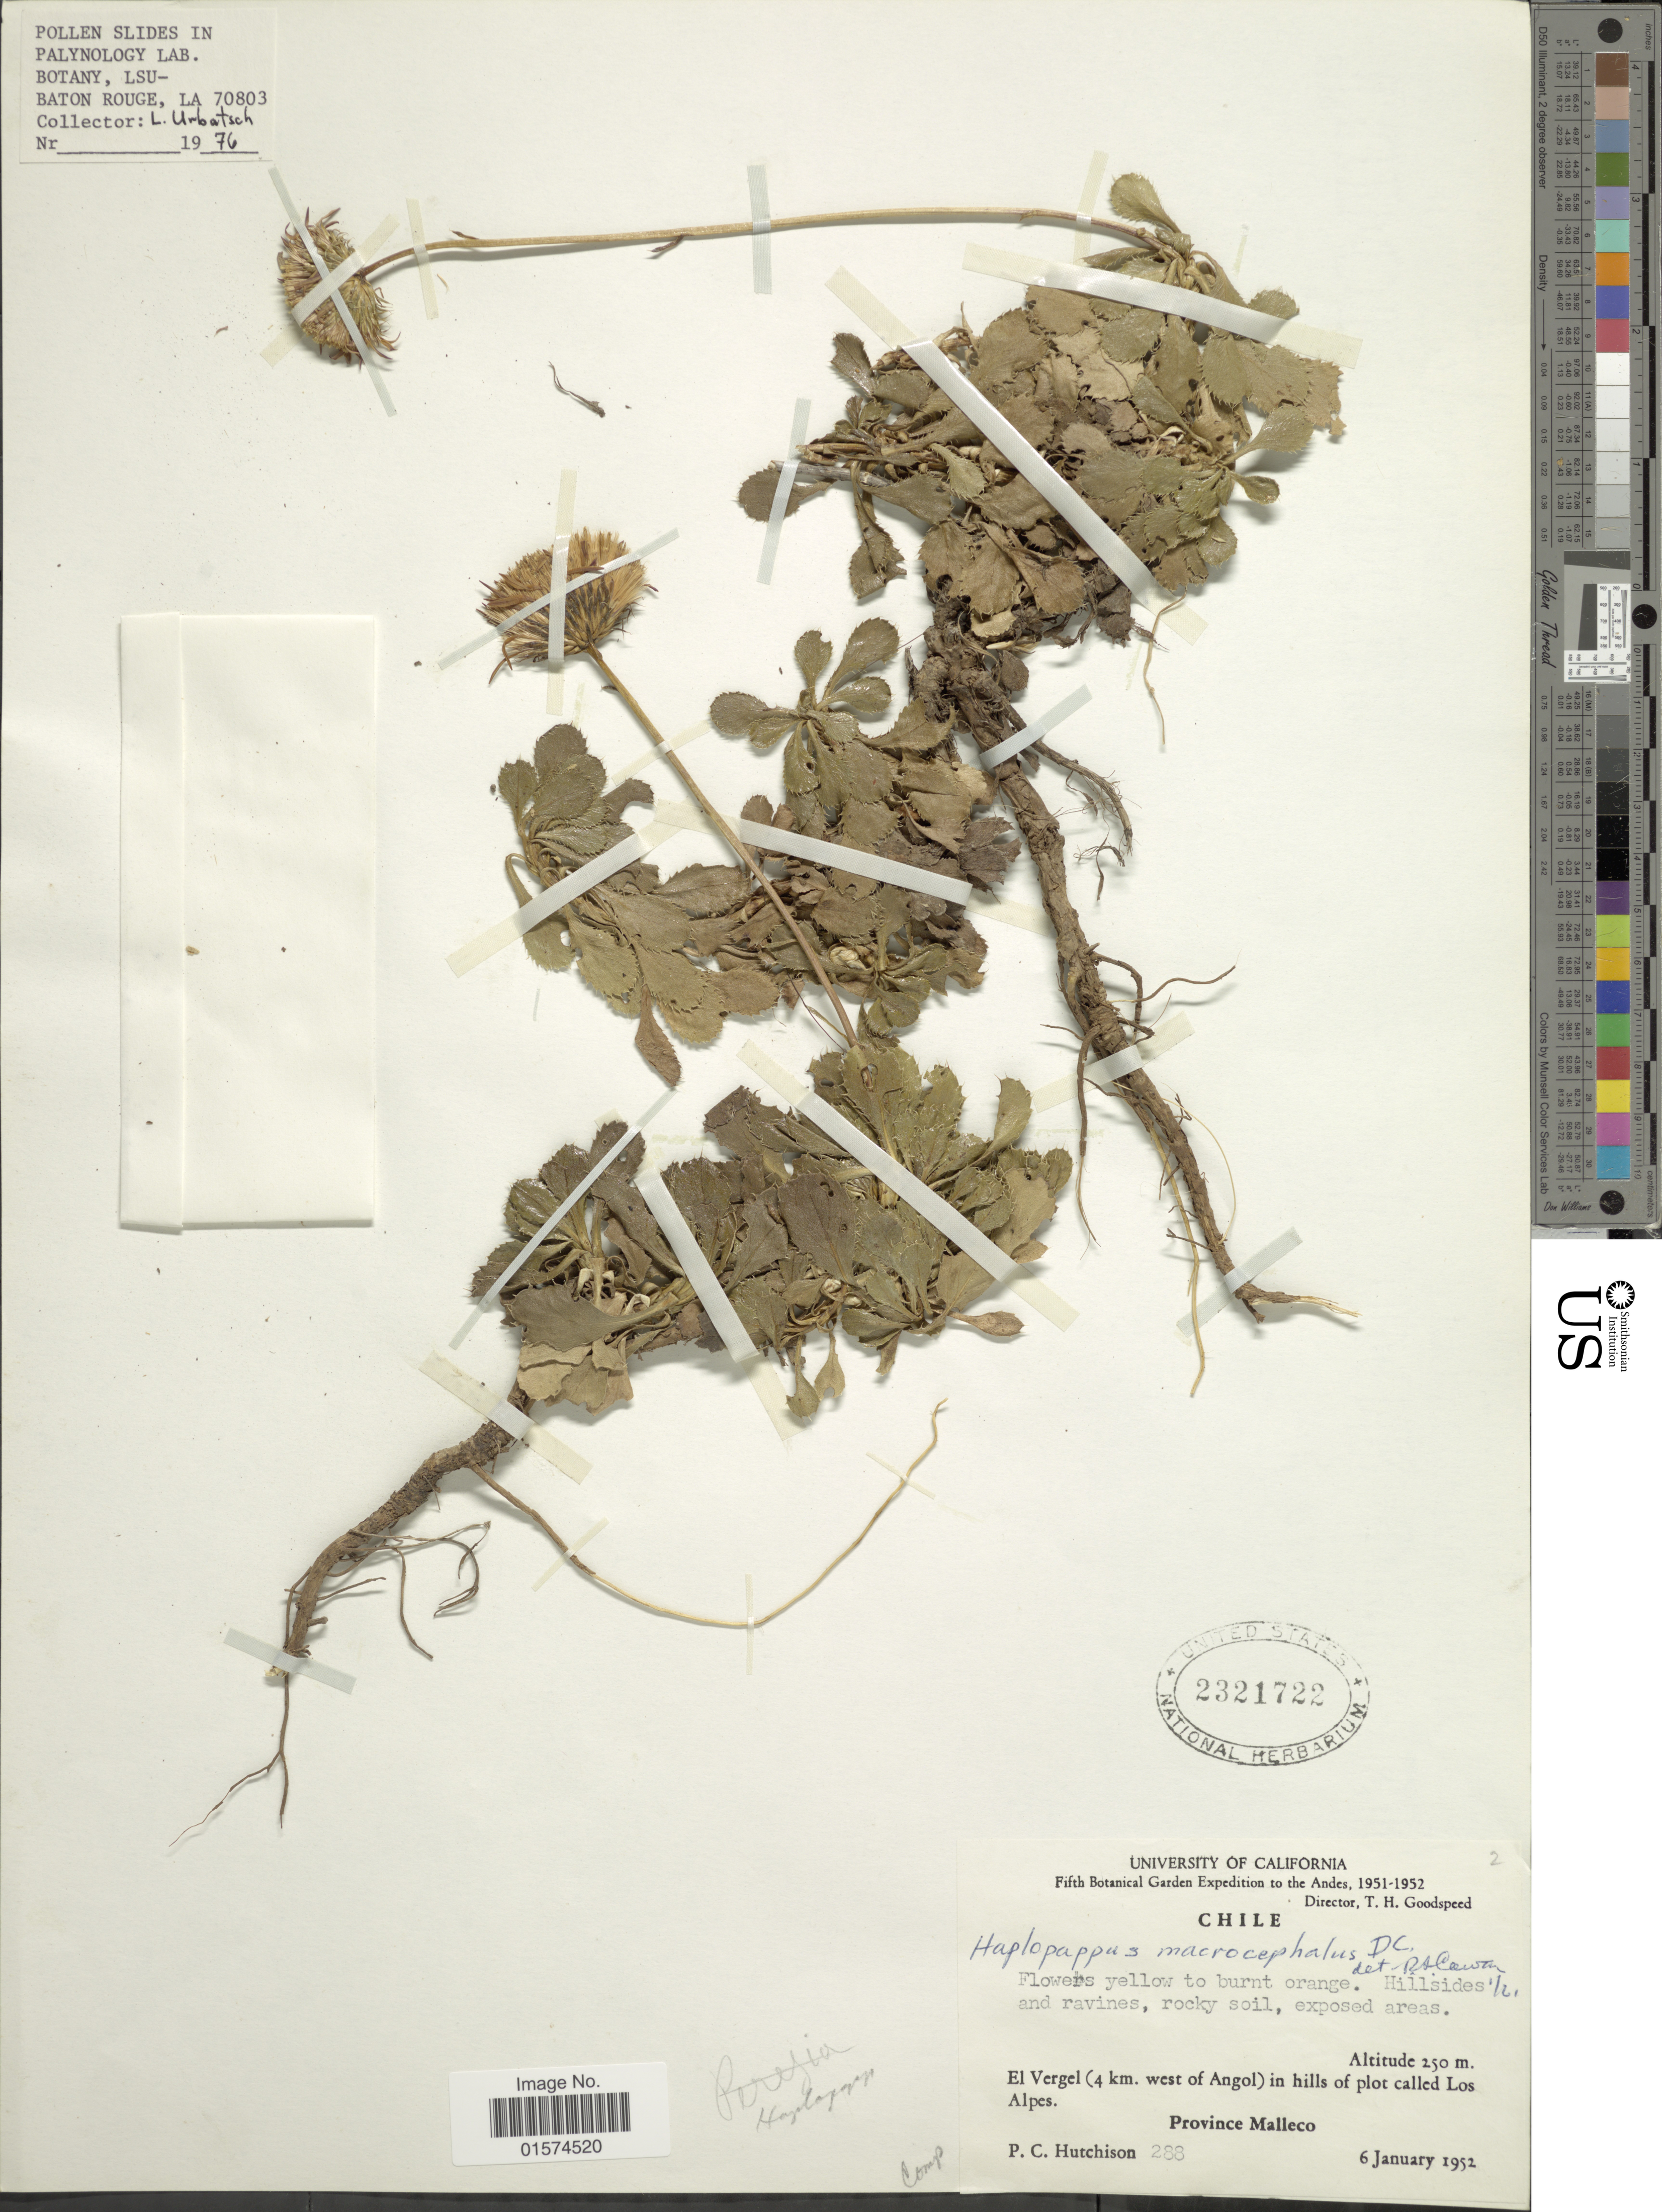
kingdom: Plantae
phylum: Tracheophyta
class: Magnoliopsida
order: Asterales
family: Asteraceae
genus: Haplopappus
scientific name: Haplopappus macrocephalus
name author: (Poepp. ex Less.) DC.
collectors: P. C. Hutchison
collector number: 288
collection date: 1952-01-06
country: Chile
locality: El Vergel (4 km. west of Angol) in hills of plot called Los Alpes, Province Malleco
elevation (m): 250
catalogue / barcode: US 2321722